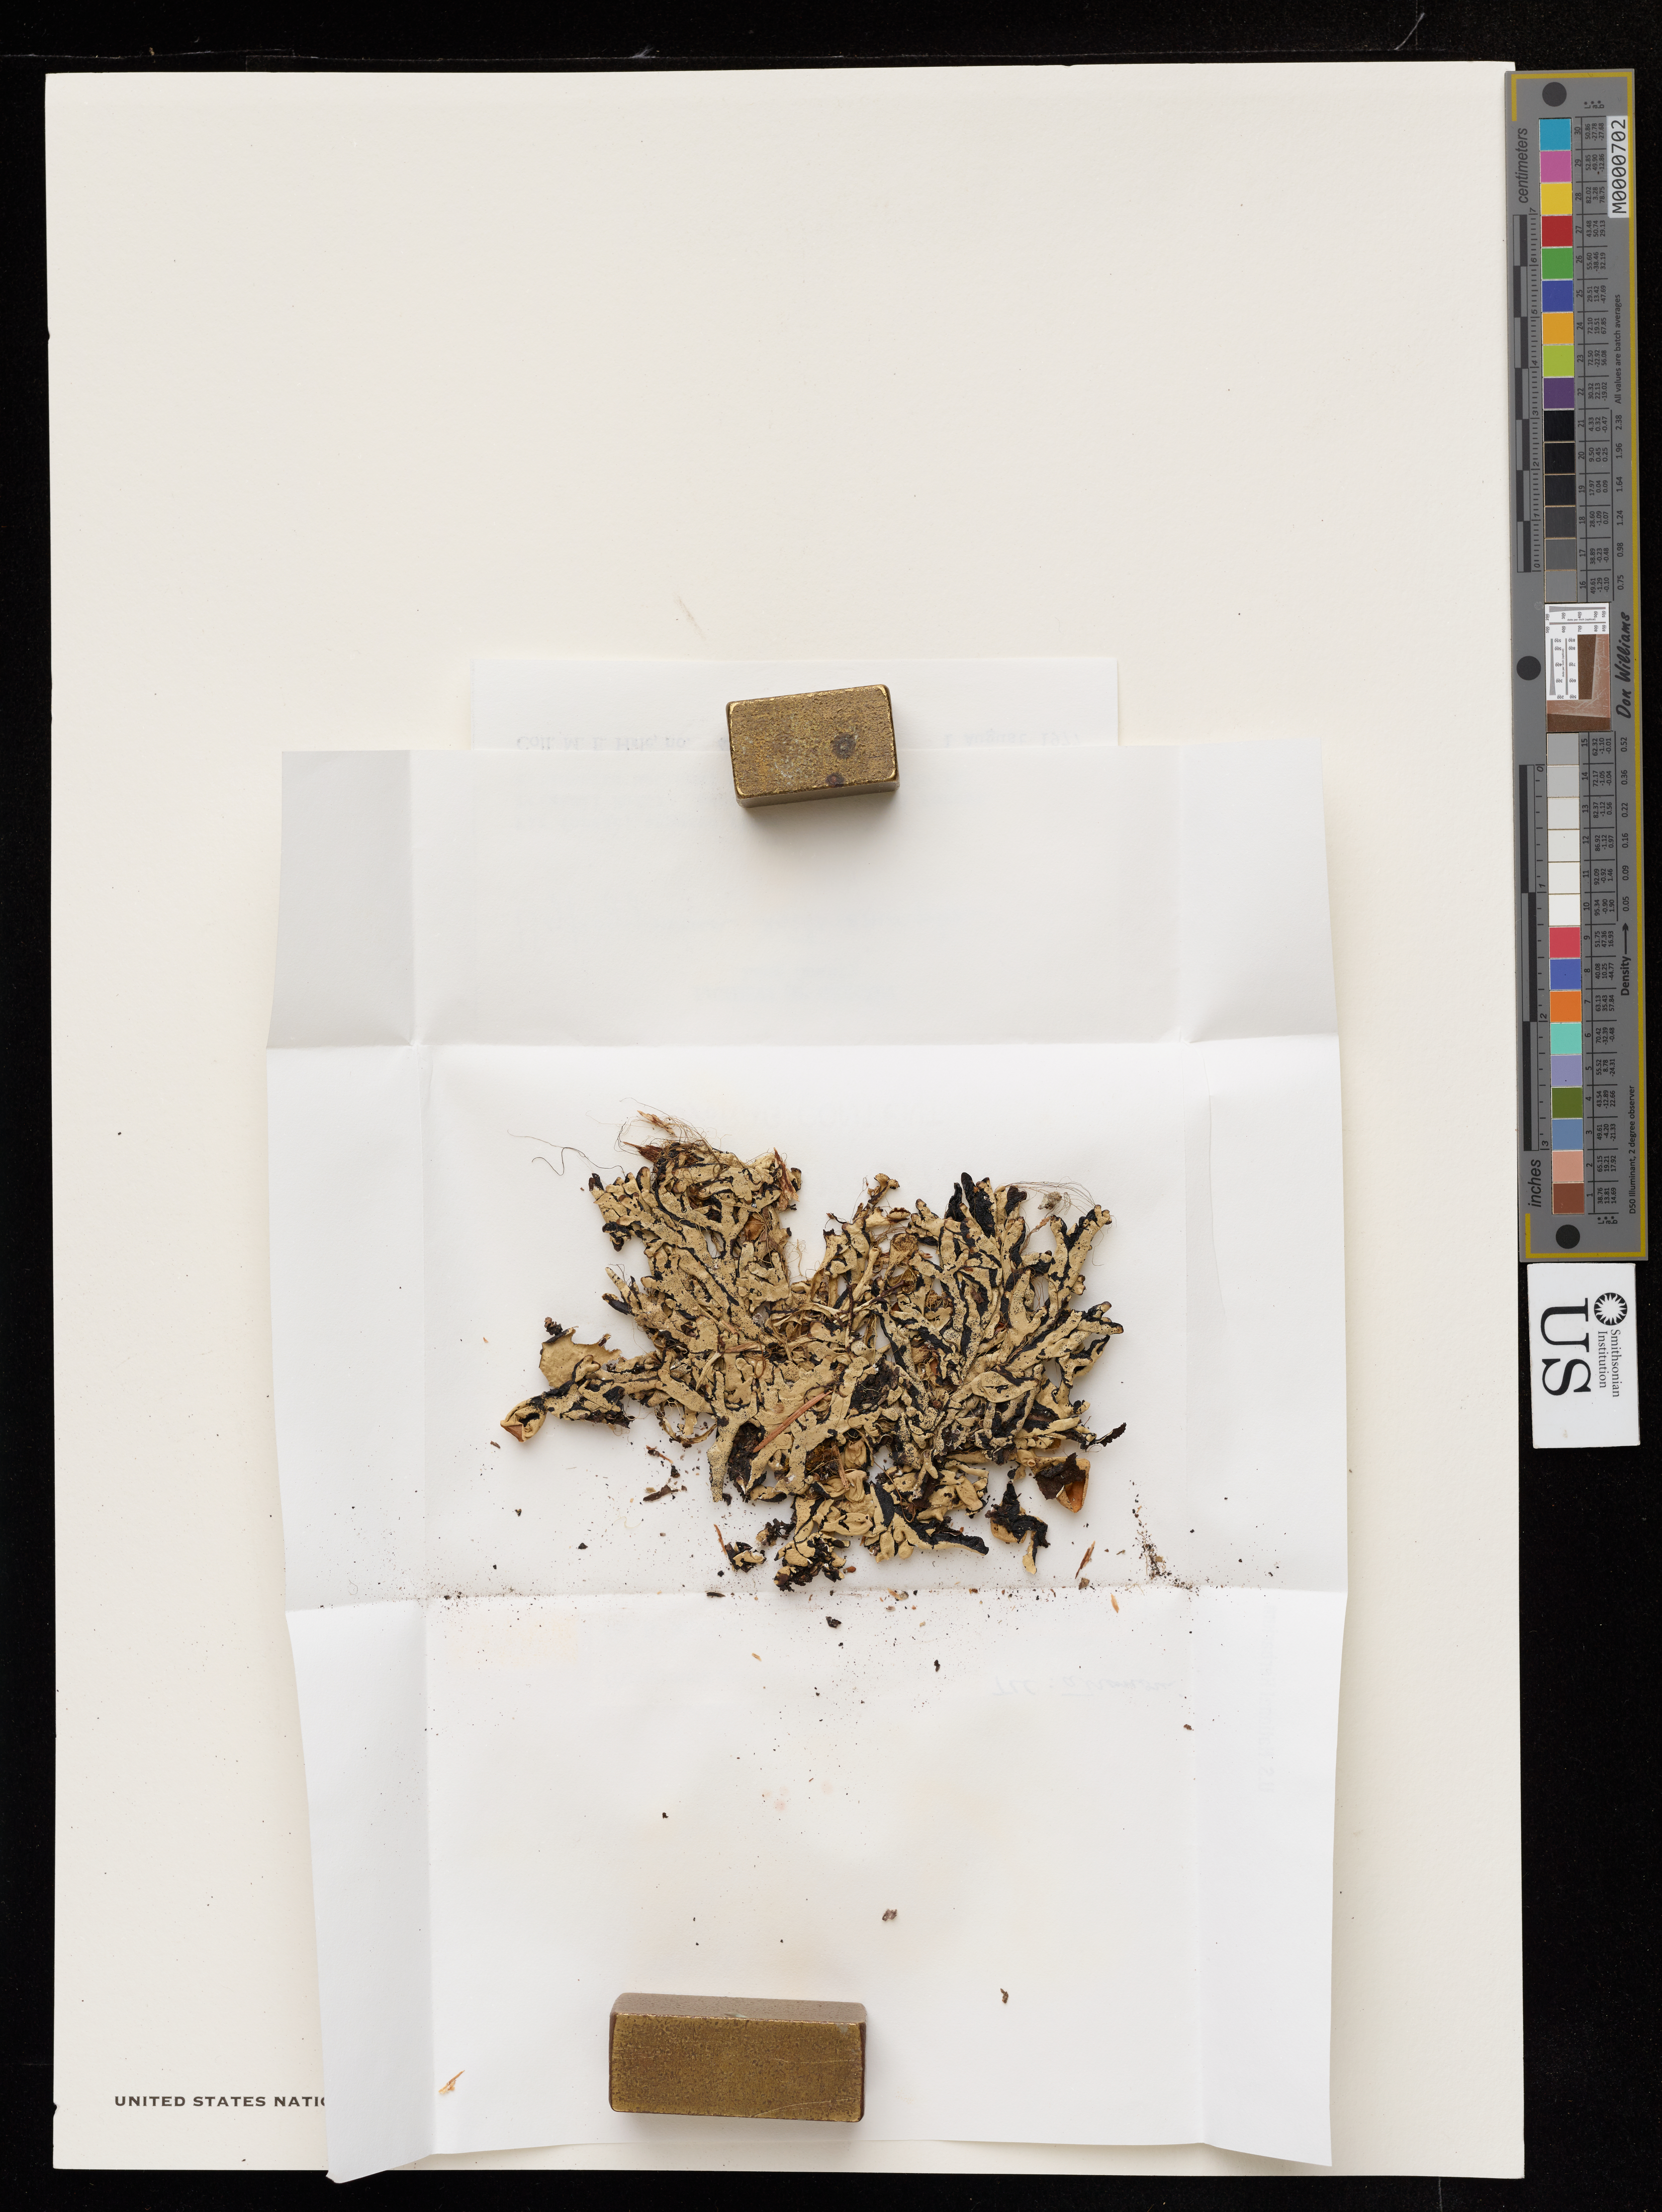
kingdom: Fungi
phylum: Ascomycota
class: Lecanoromycetes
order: Lecanorales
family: Parmeliaceae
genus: Hypogymnia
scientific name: Hypogymnia apinnata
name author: Goward & McCune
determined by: McCune, B.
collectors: M. Hale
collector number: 49644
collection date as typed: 01 Aug 1977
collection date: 1977-08-01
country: United States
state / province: Oregon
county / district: Lane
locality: Willamette nat. forest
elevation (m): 0